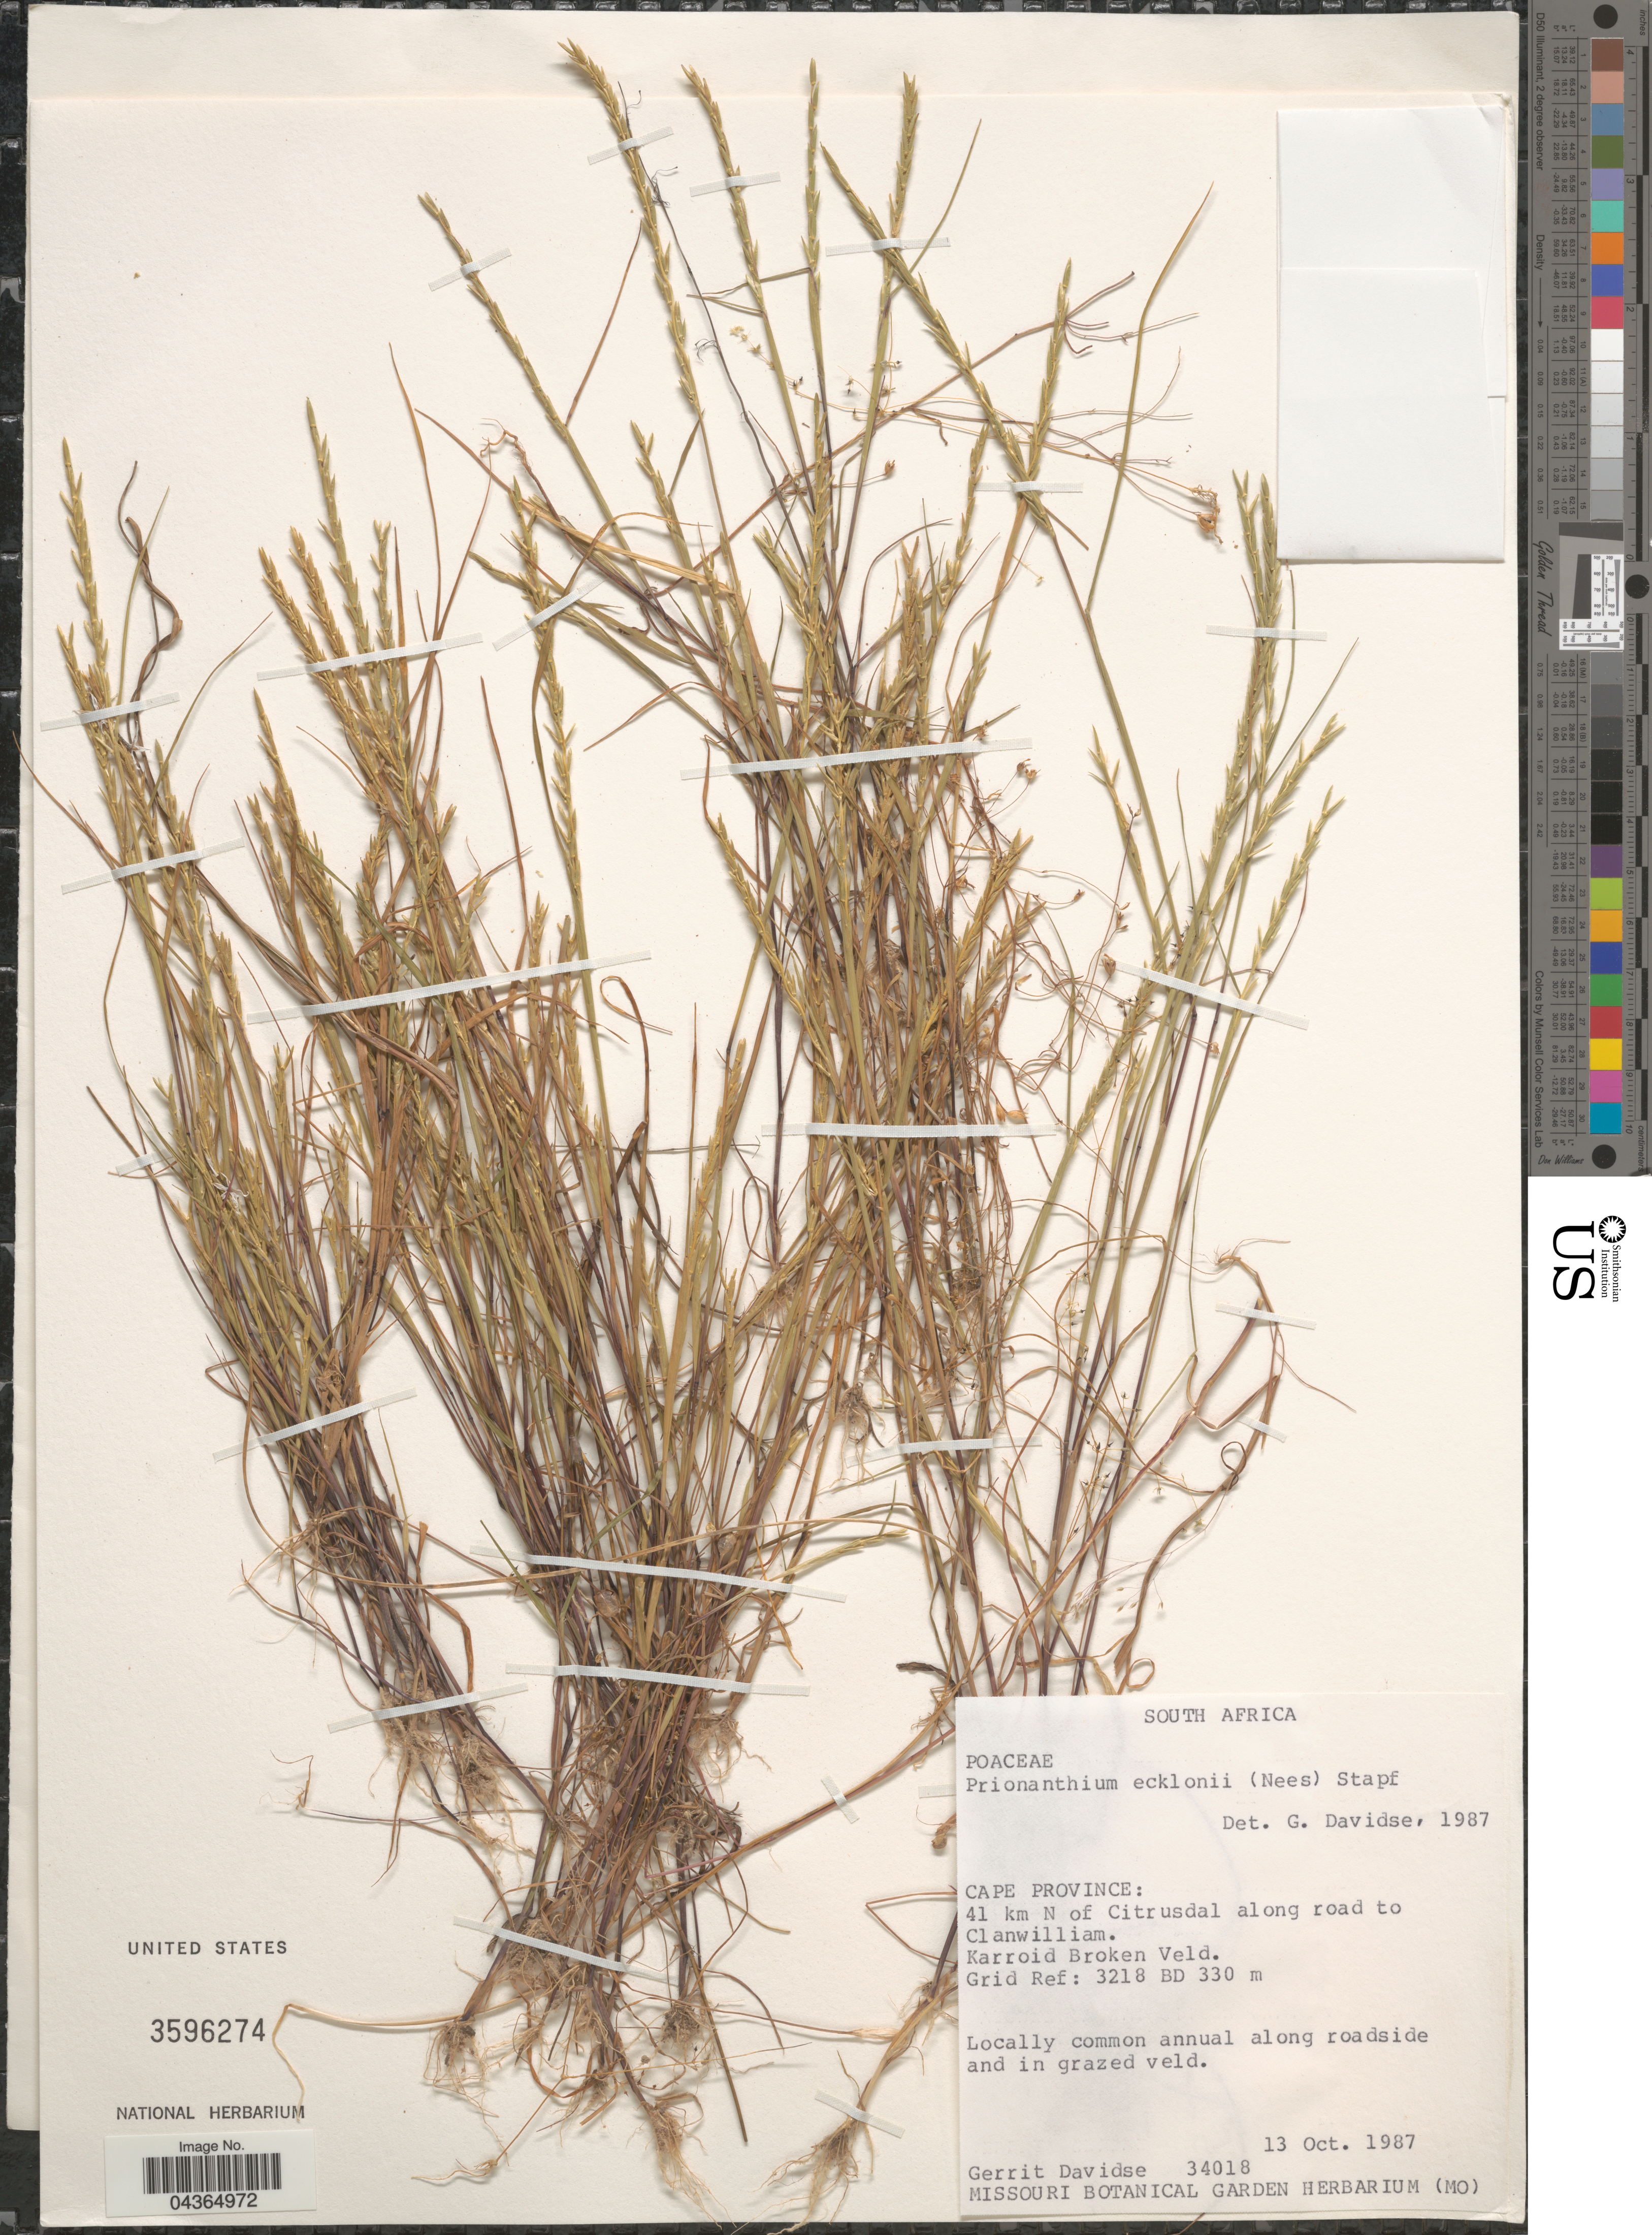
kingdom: Plantae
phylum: Tracheophyta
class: Liliopsida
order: Poales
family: Poaceae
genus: Pentameris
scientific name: Pentameris ecklonii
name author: (Nees) Galley & H.P. Linder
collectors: G. Davidse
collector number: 34018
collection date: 1987-10-13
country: South Africa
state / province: Western Cape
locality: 41 km N of Citrusdal along road to Clanwilliam. Karroid Broken Veld. Grid Ref: 3218 BD. Locally common annual along roadside and in grazed veld.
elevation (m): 330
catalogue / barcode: US 3596274